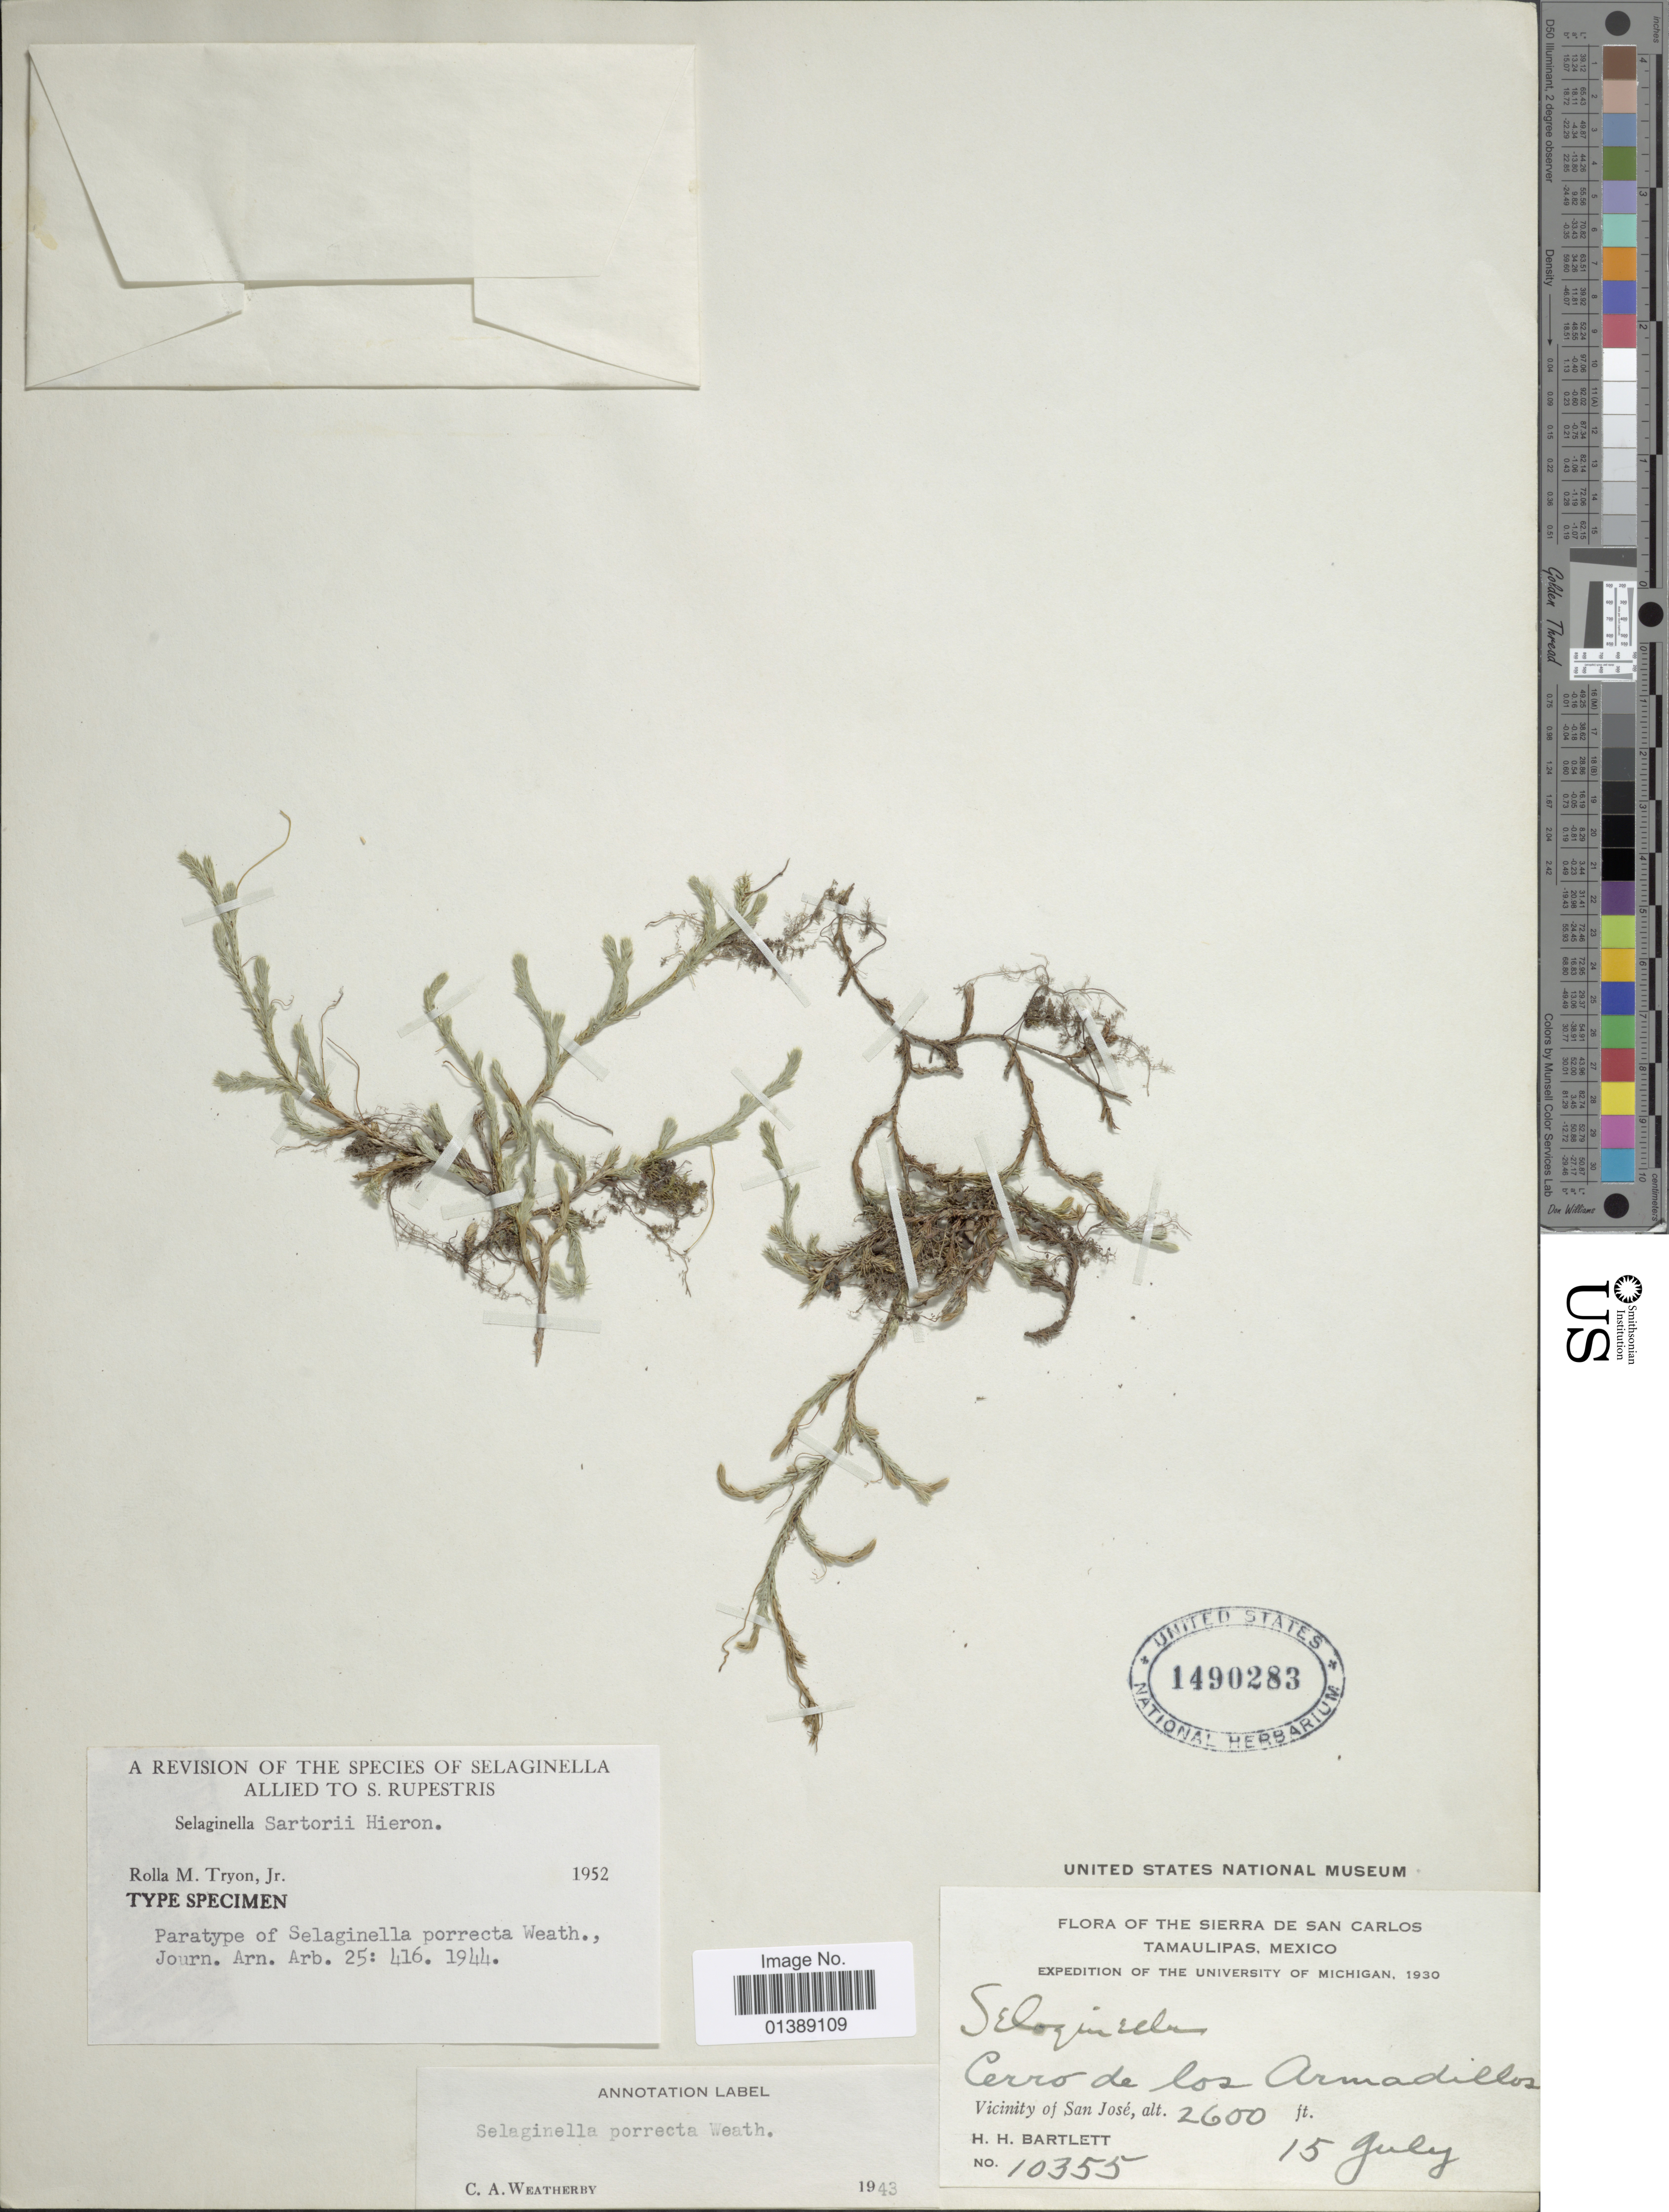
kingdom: Plantae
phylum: Tracheophyta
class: Lycopodiopsida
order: Selaginellales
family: Selaginellaceae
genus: Selaginella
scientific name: Selaginella sartorii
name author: Hieron.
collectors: H. H. Bartlett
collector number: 10355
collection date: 1930-07-15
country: Mexico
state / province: Tamaulipas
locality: The Sierra de San Carlos, Cerro de los Armadillos, Vicinity of San José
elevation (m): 792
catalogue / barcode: US 1490283